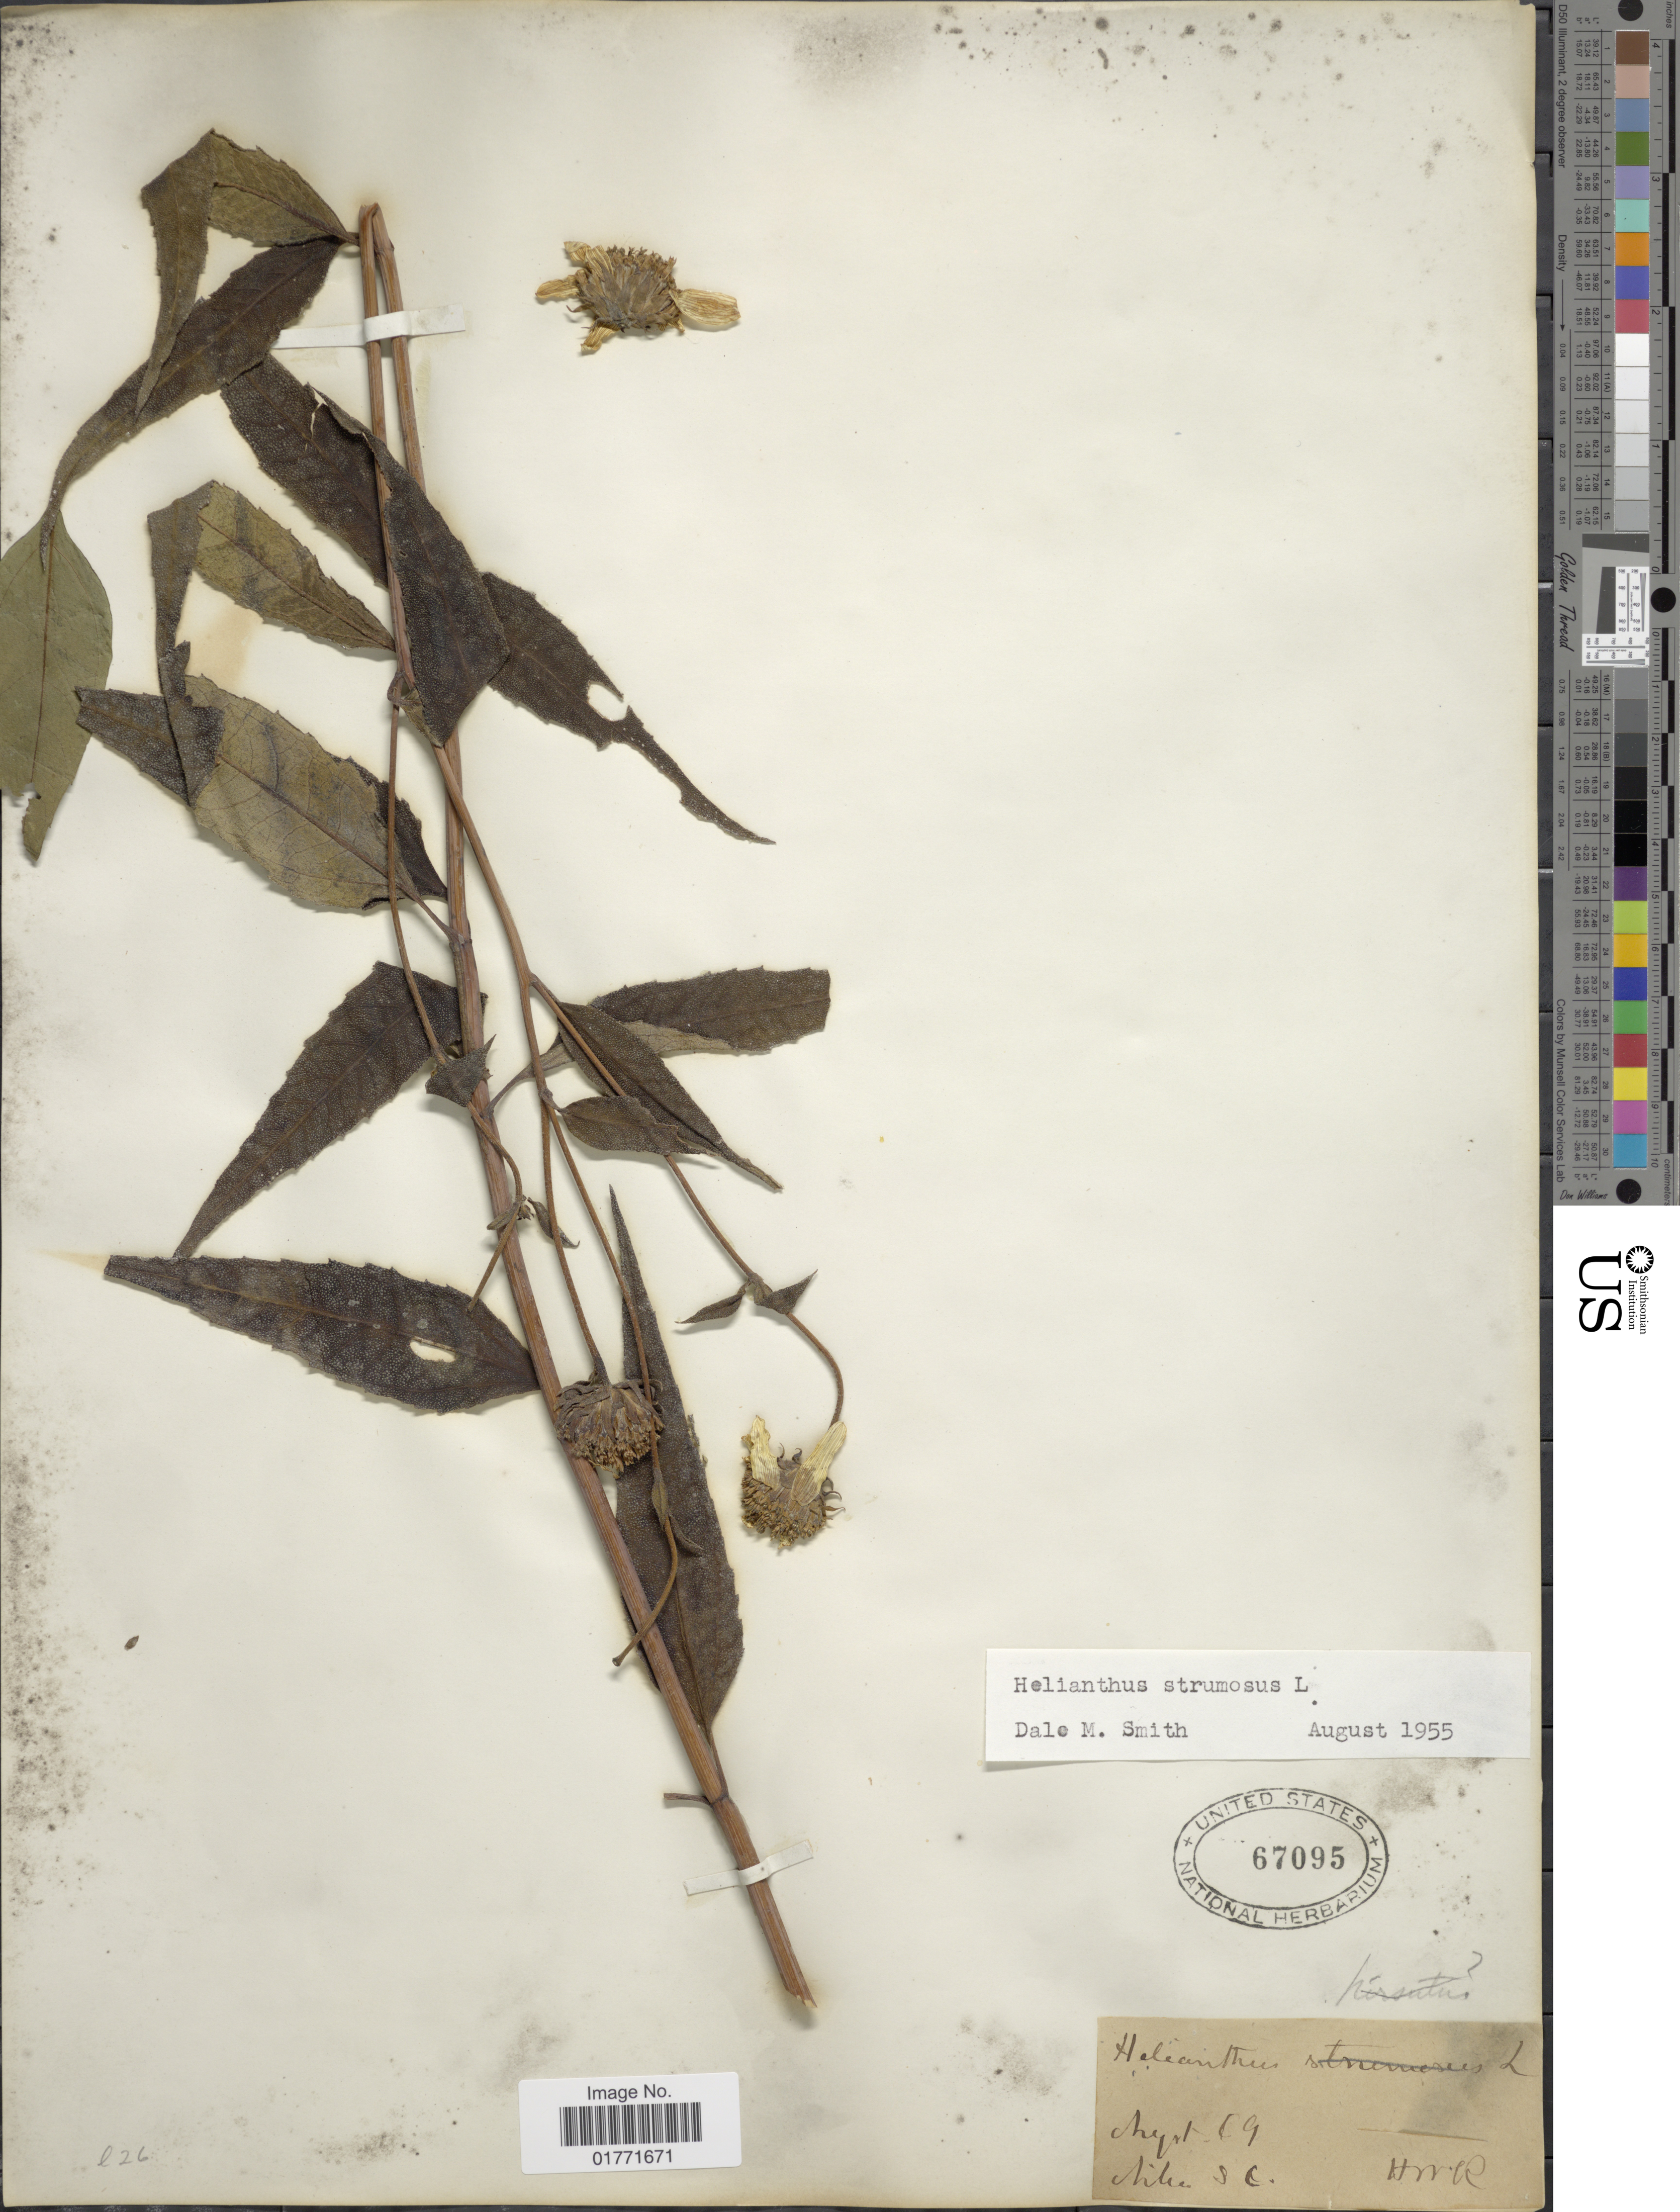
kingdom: Plantae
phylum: Tracheophyta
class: Magnoliopsida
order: Asterales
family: Asteraceae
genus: Helianthus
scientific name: Helianthus strumosus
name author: L.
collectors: H. W. R.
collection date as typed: Transcribed d/m/y: /8/19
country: United States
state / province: South Carolina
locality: Aiken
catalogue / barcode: US 67095